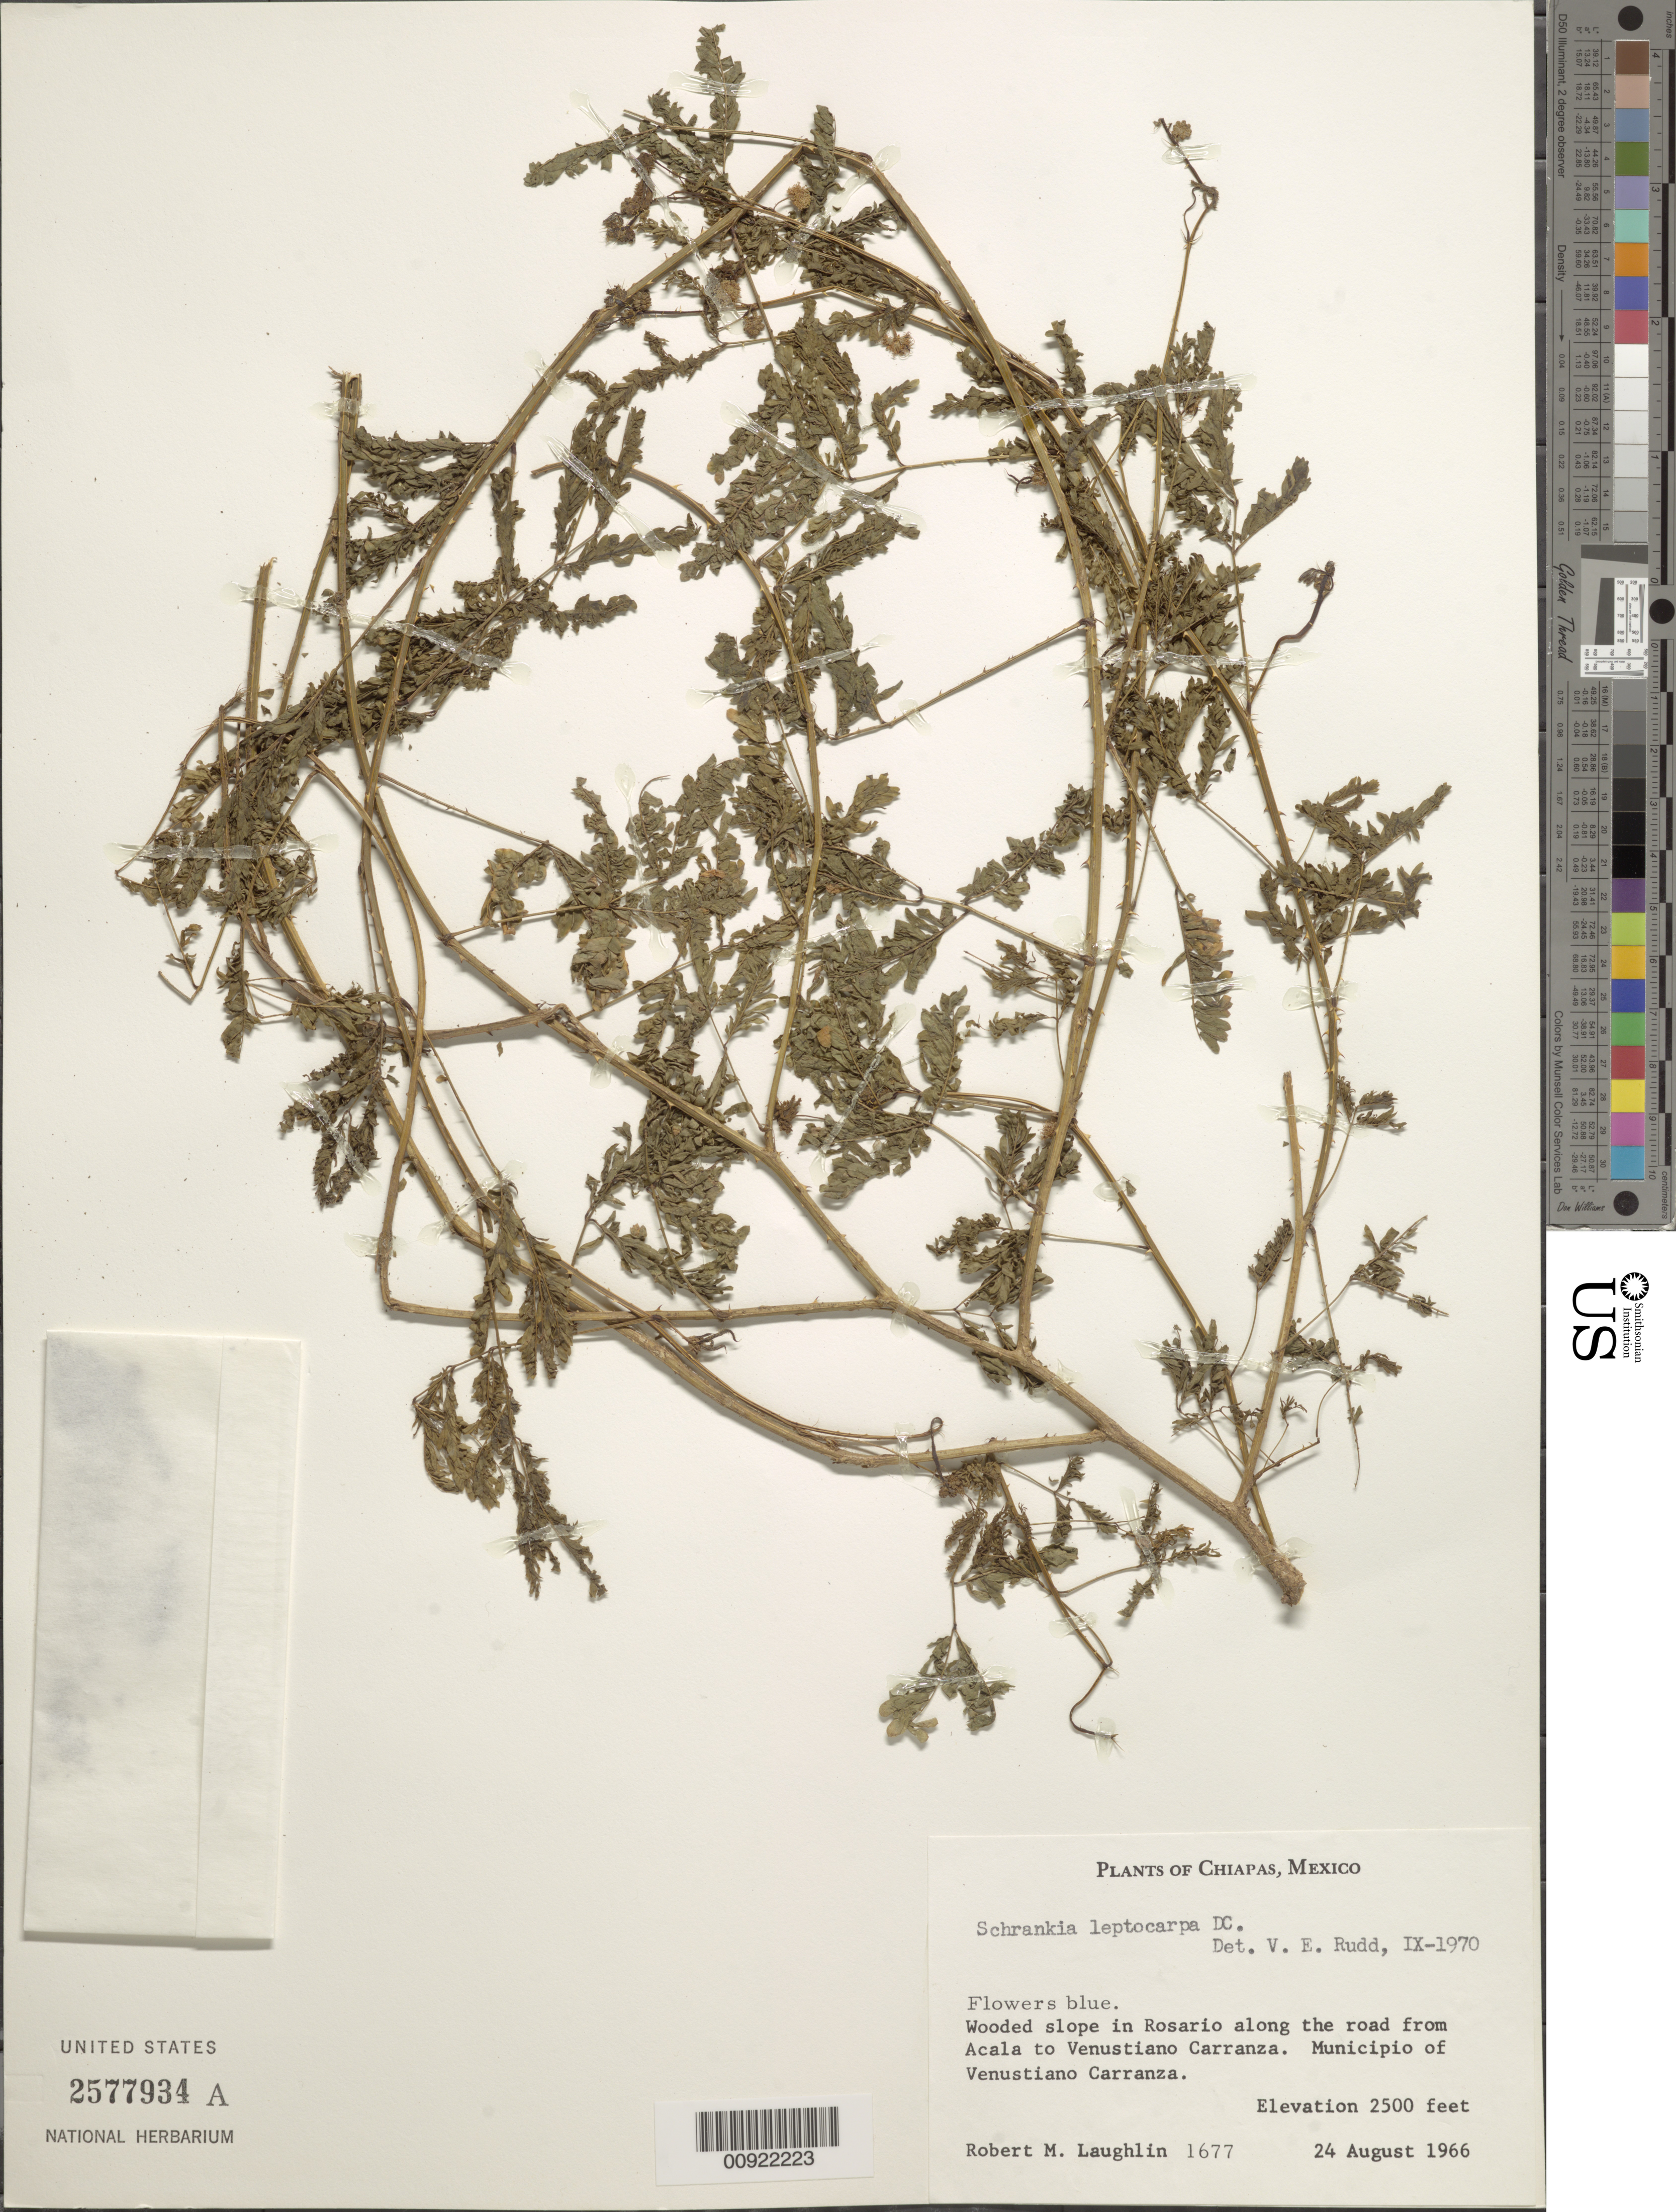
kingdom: Plantae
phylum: Tracheophyta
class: Magnoliopsida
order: Fabales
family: Fabaceae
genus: Mimosa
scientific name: Mimosa candollei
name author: R. Grether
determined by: Strong, Mark T., (BOT), Smithsonian Institution - National Museum of Natural History (UNITED STATES)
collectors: R. M. Laughlin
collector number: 1677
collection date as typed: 24 Aug 1966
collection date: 1966-08-24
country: Mexico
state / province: Chiapas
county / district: Venustiano Carranza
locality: In Rosario along the road from Acala to Venustiano Carranza. Municipio of Venustiano Carranza, Chiapas.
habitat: Wooded slope.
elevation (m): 762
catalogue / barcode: US 2577934A